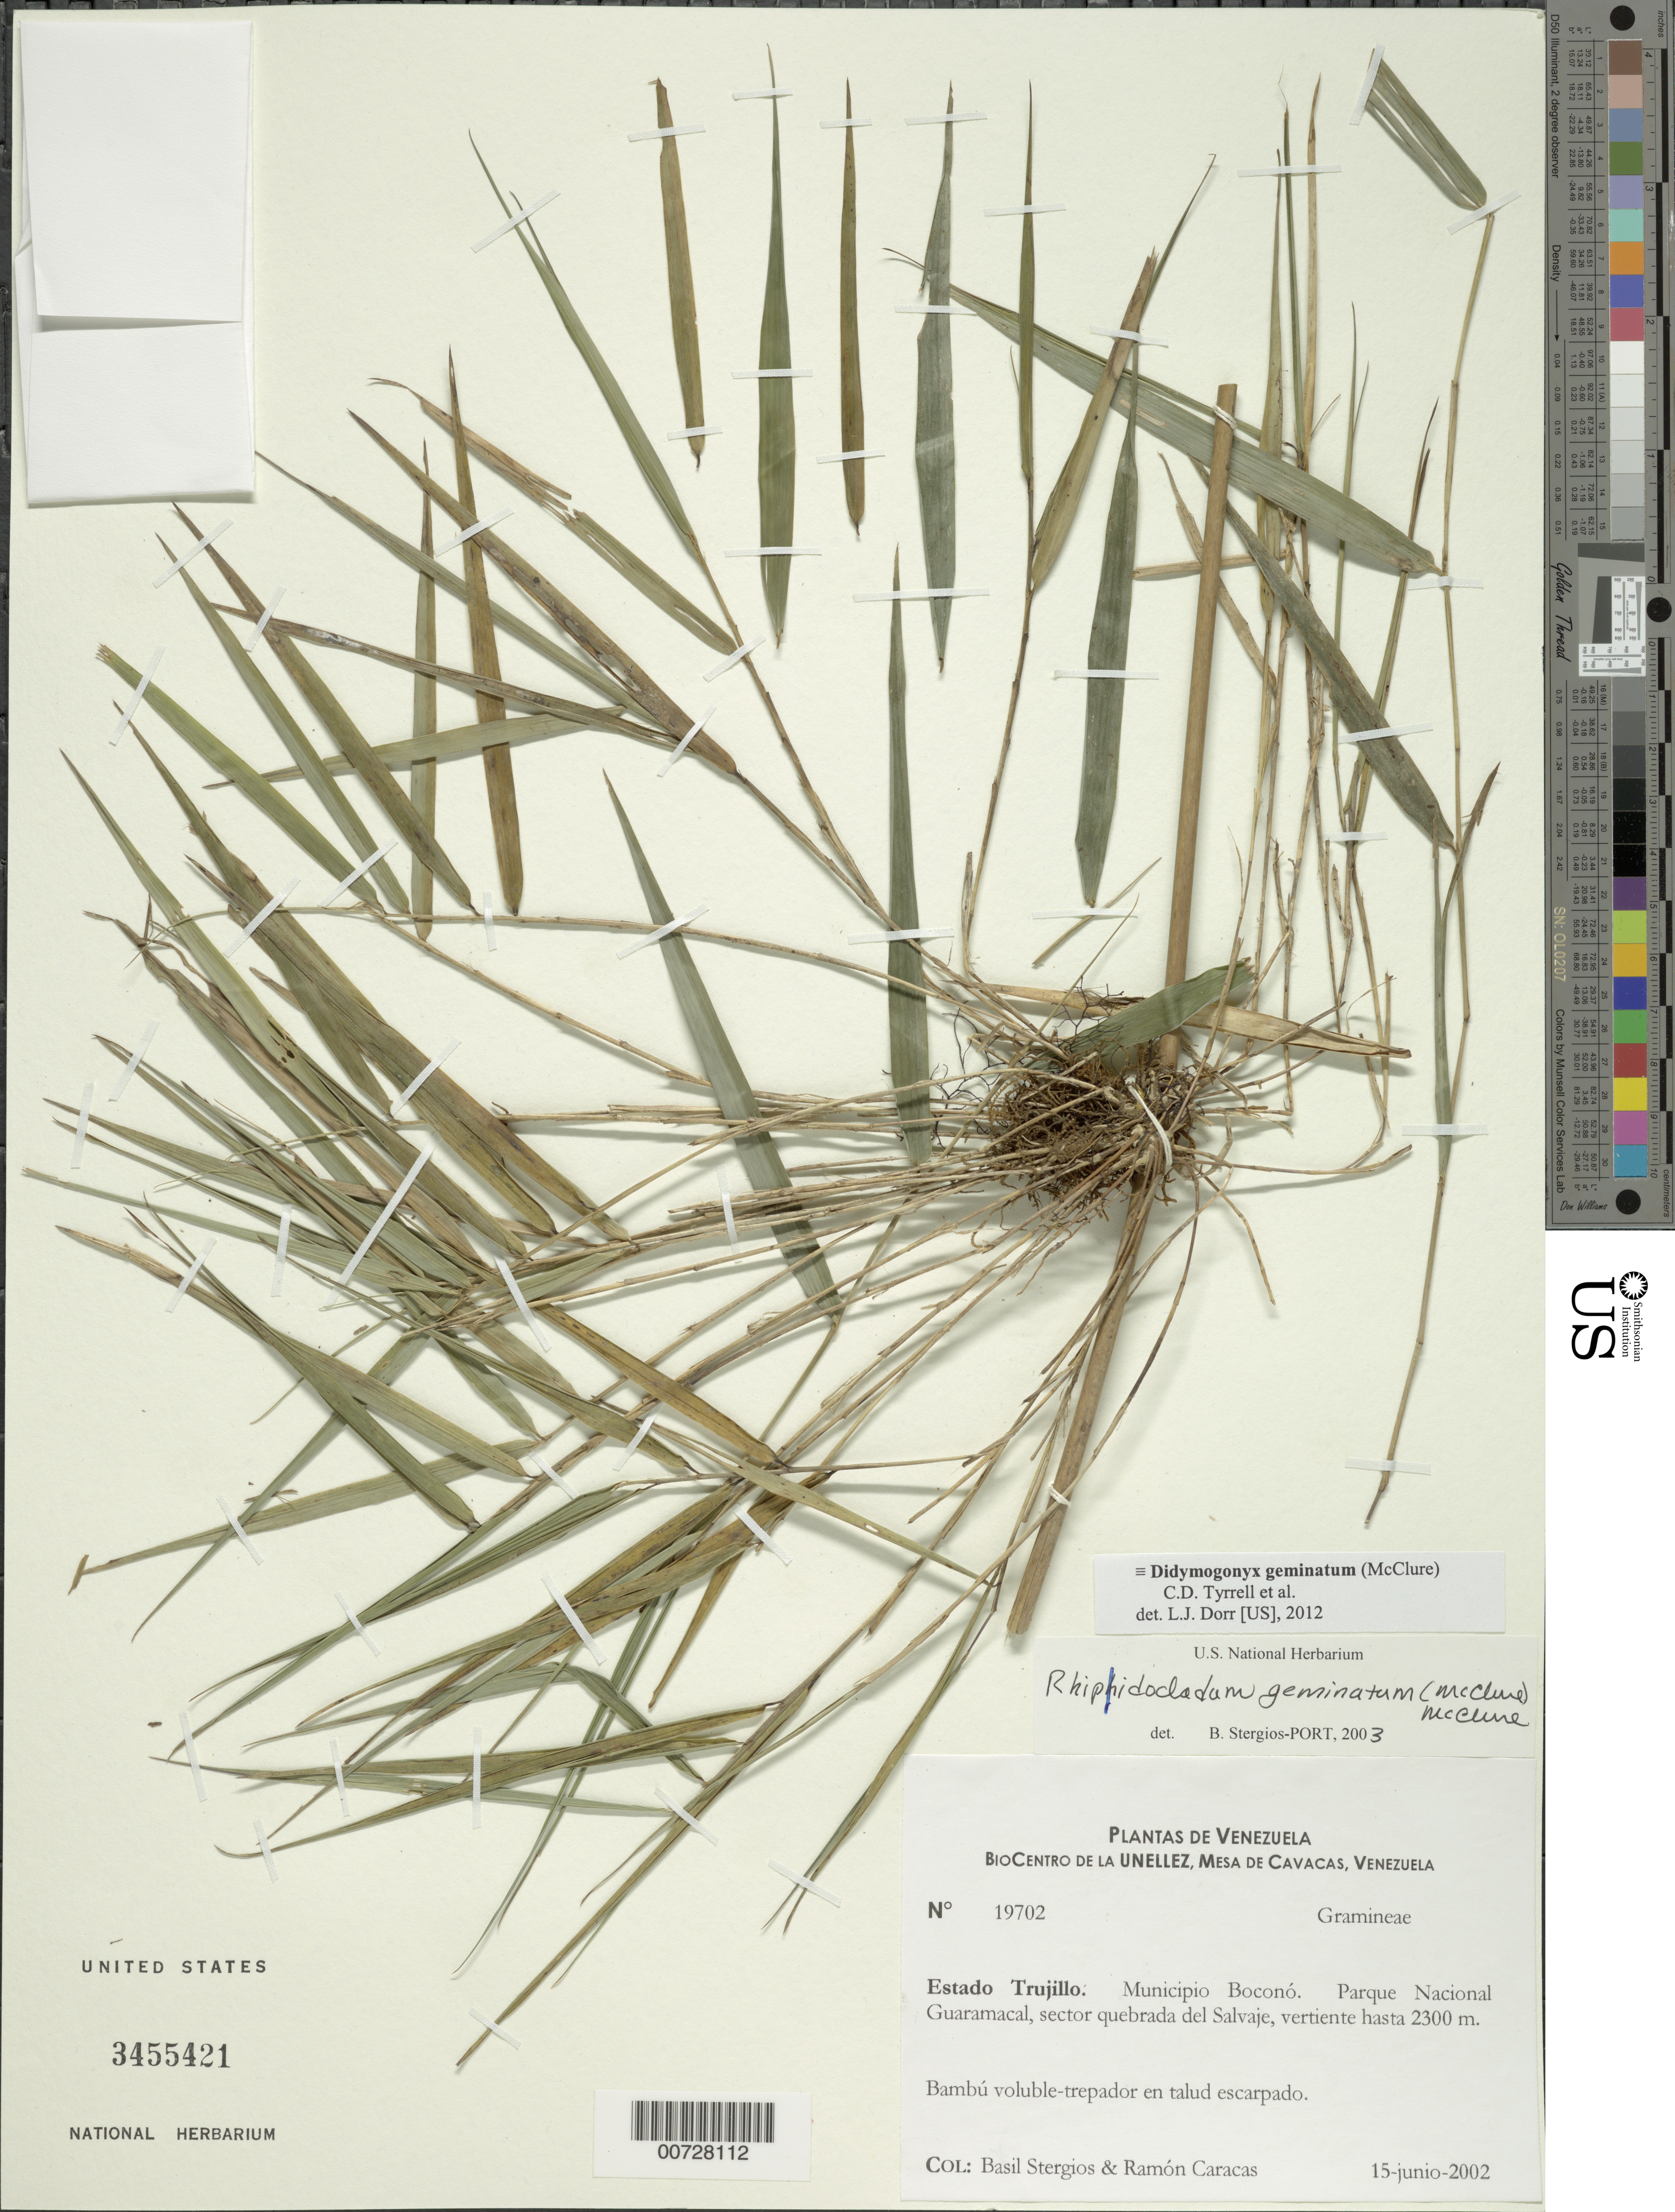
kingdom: Plantae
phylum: Tracheophyta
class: Liliopsida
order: Poales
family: Poaceae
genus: Didymogonyx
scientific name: Didymogonyx geminatum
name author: (McClure) C.D. Tyrrell et al.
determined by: Dorr, L. J., (BOT), Smithsonian Institution - National Museum of Natural History (UNITED STATES)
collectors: B. G. Stergios & R. Caracas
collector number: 19702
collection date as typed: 15 Jun 2002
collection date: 2002-06-15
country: Venezuela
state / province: Trujillo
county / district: Boconó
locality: Parque Nacional Guaramacal, sector quebrada del Salvaje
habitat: Talud escarpado.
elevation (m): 2300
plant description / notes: ISC, PORT, US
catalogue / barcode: US 3455421